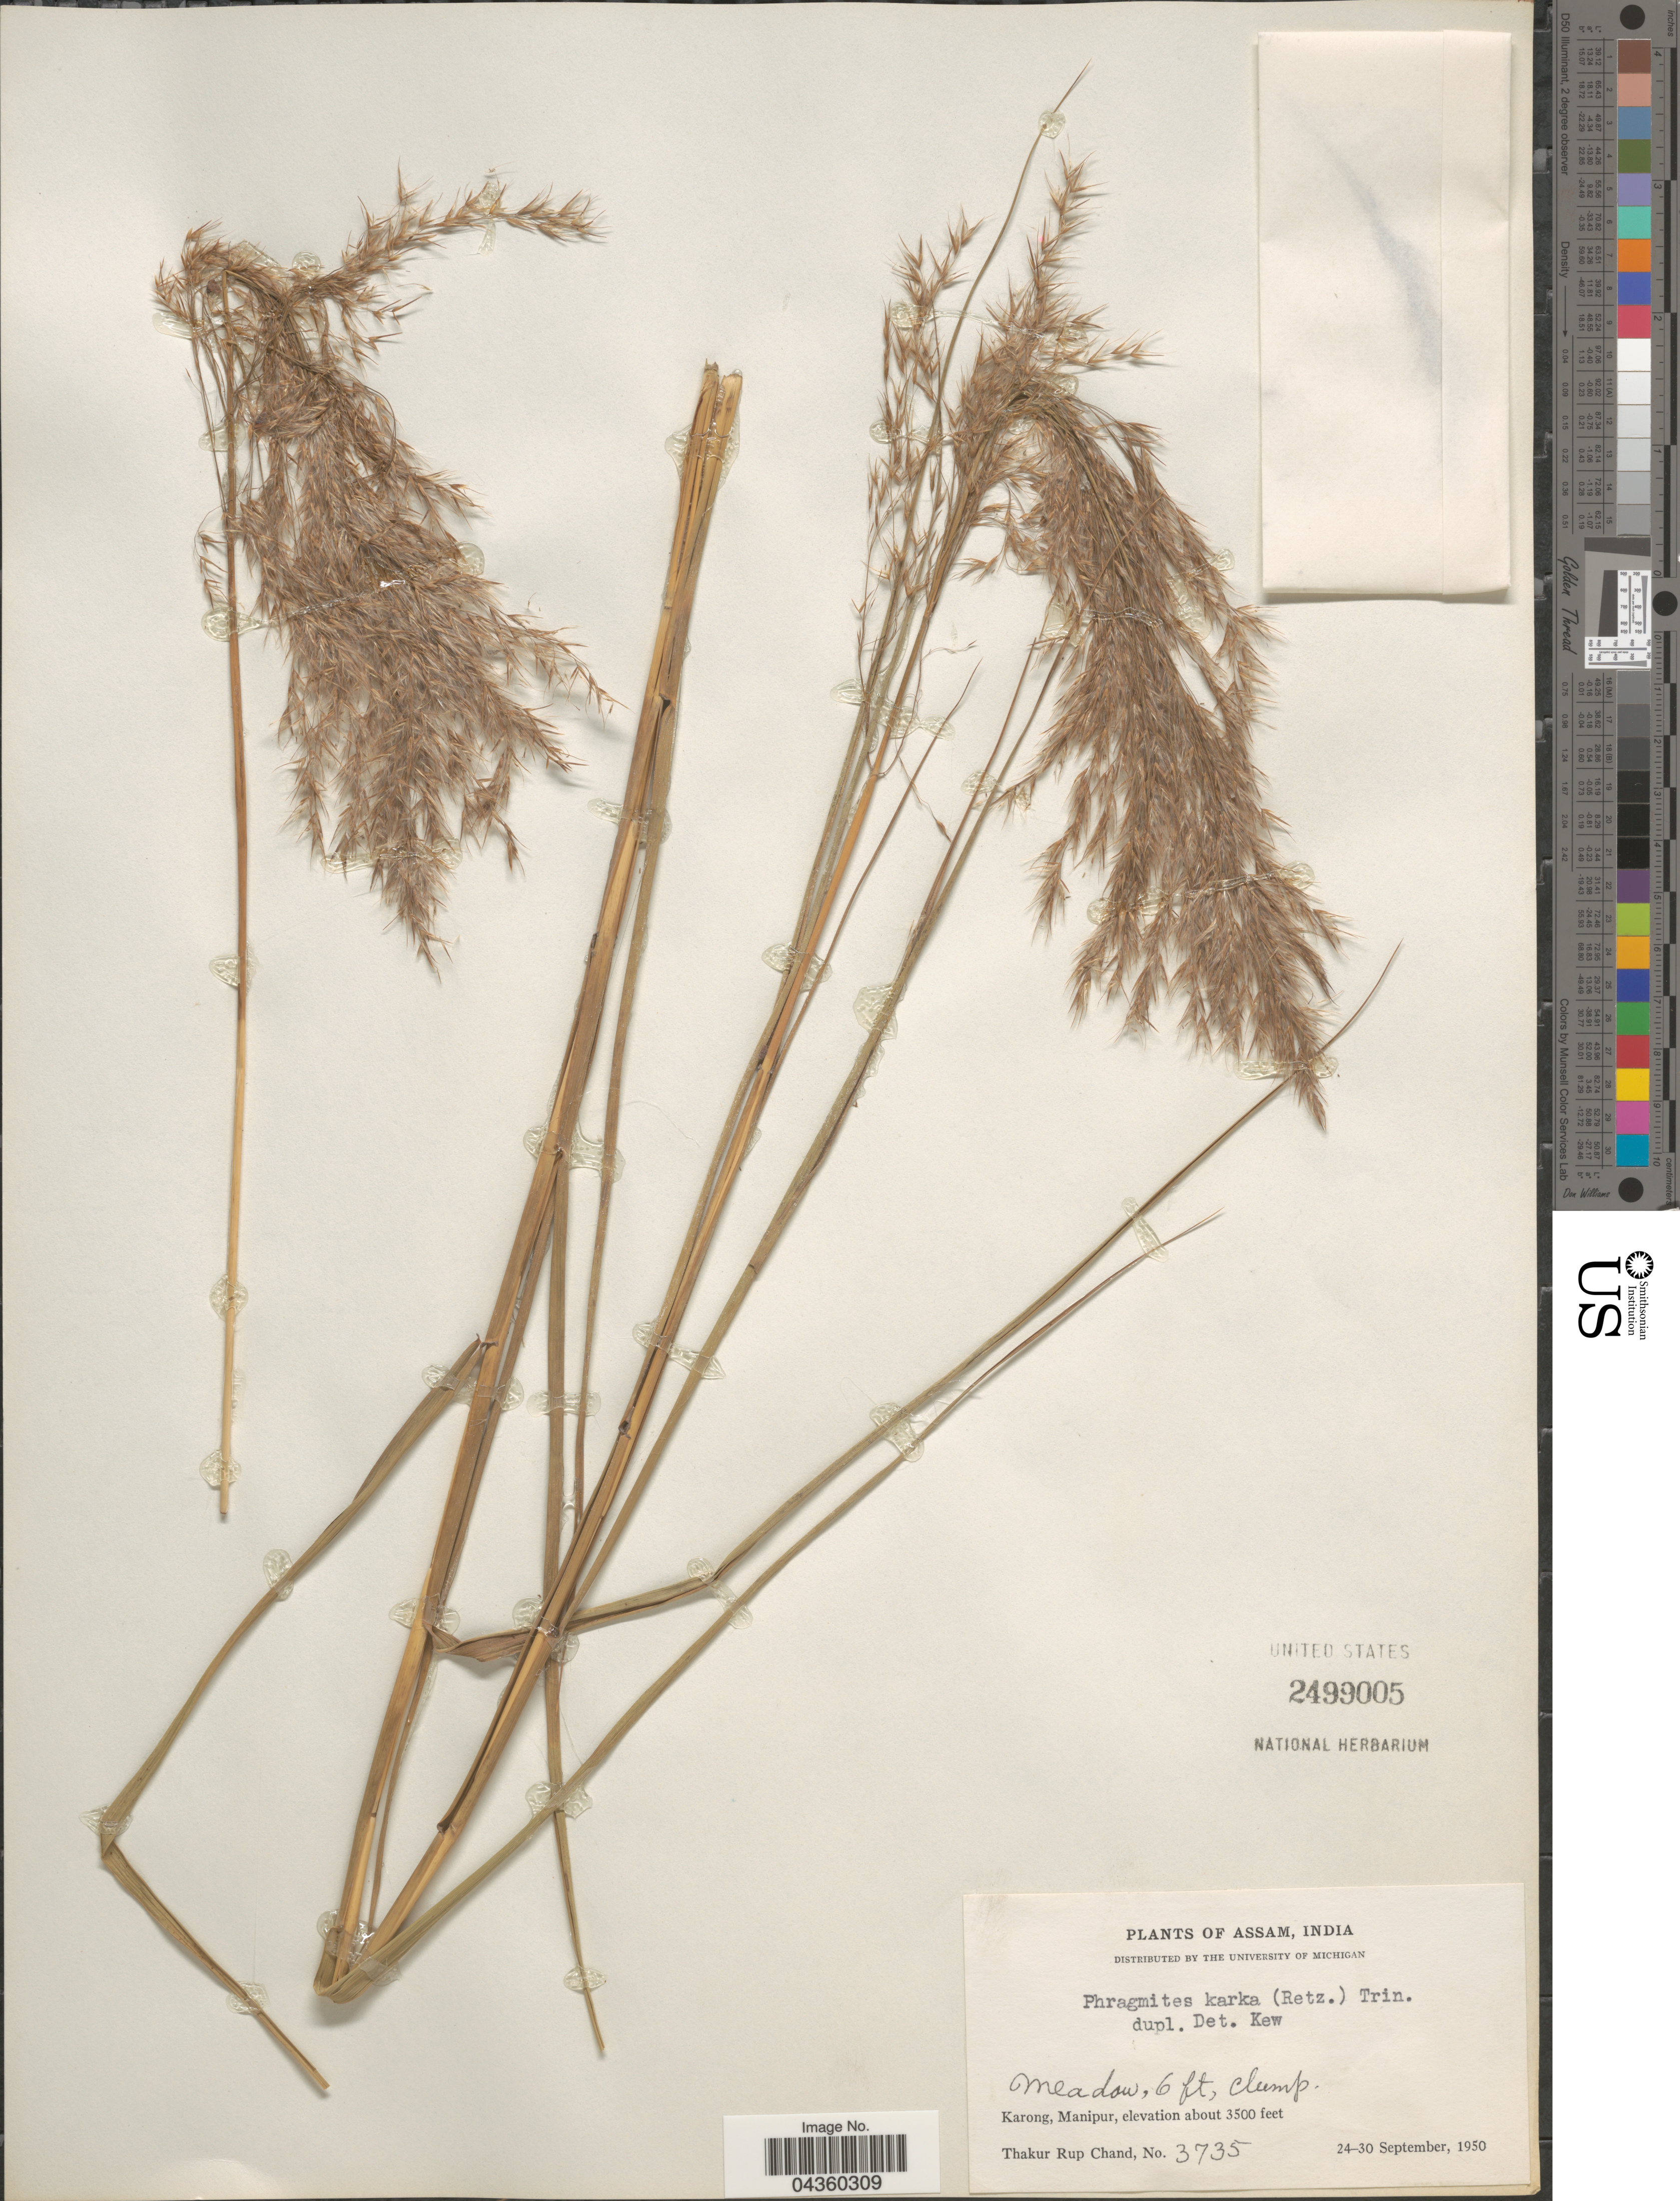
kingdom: Plantae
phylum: Tracheophyta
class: Liliopsida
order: Poales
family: Poaceae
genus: Phragmites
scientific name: Phragmites karka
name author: (Retz.) Trin. ex Steud.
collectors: T. R. Chand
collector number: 3735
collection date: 1950-09-24/1950-09-30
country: India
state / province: Manipur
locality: Karong, Manipur.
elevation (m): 1067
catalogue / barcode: US 2499005